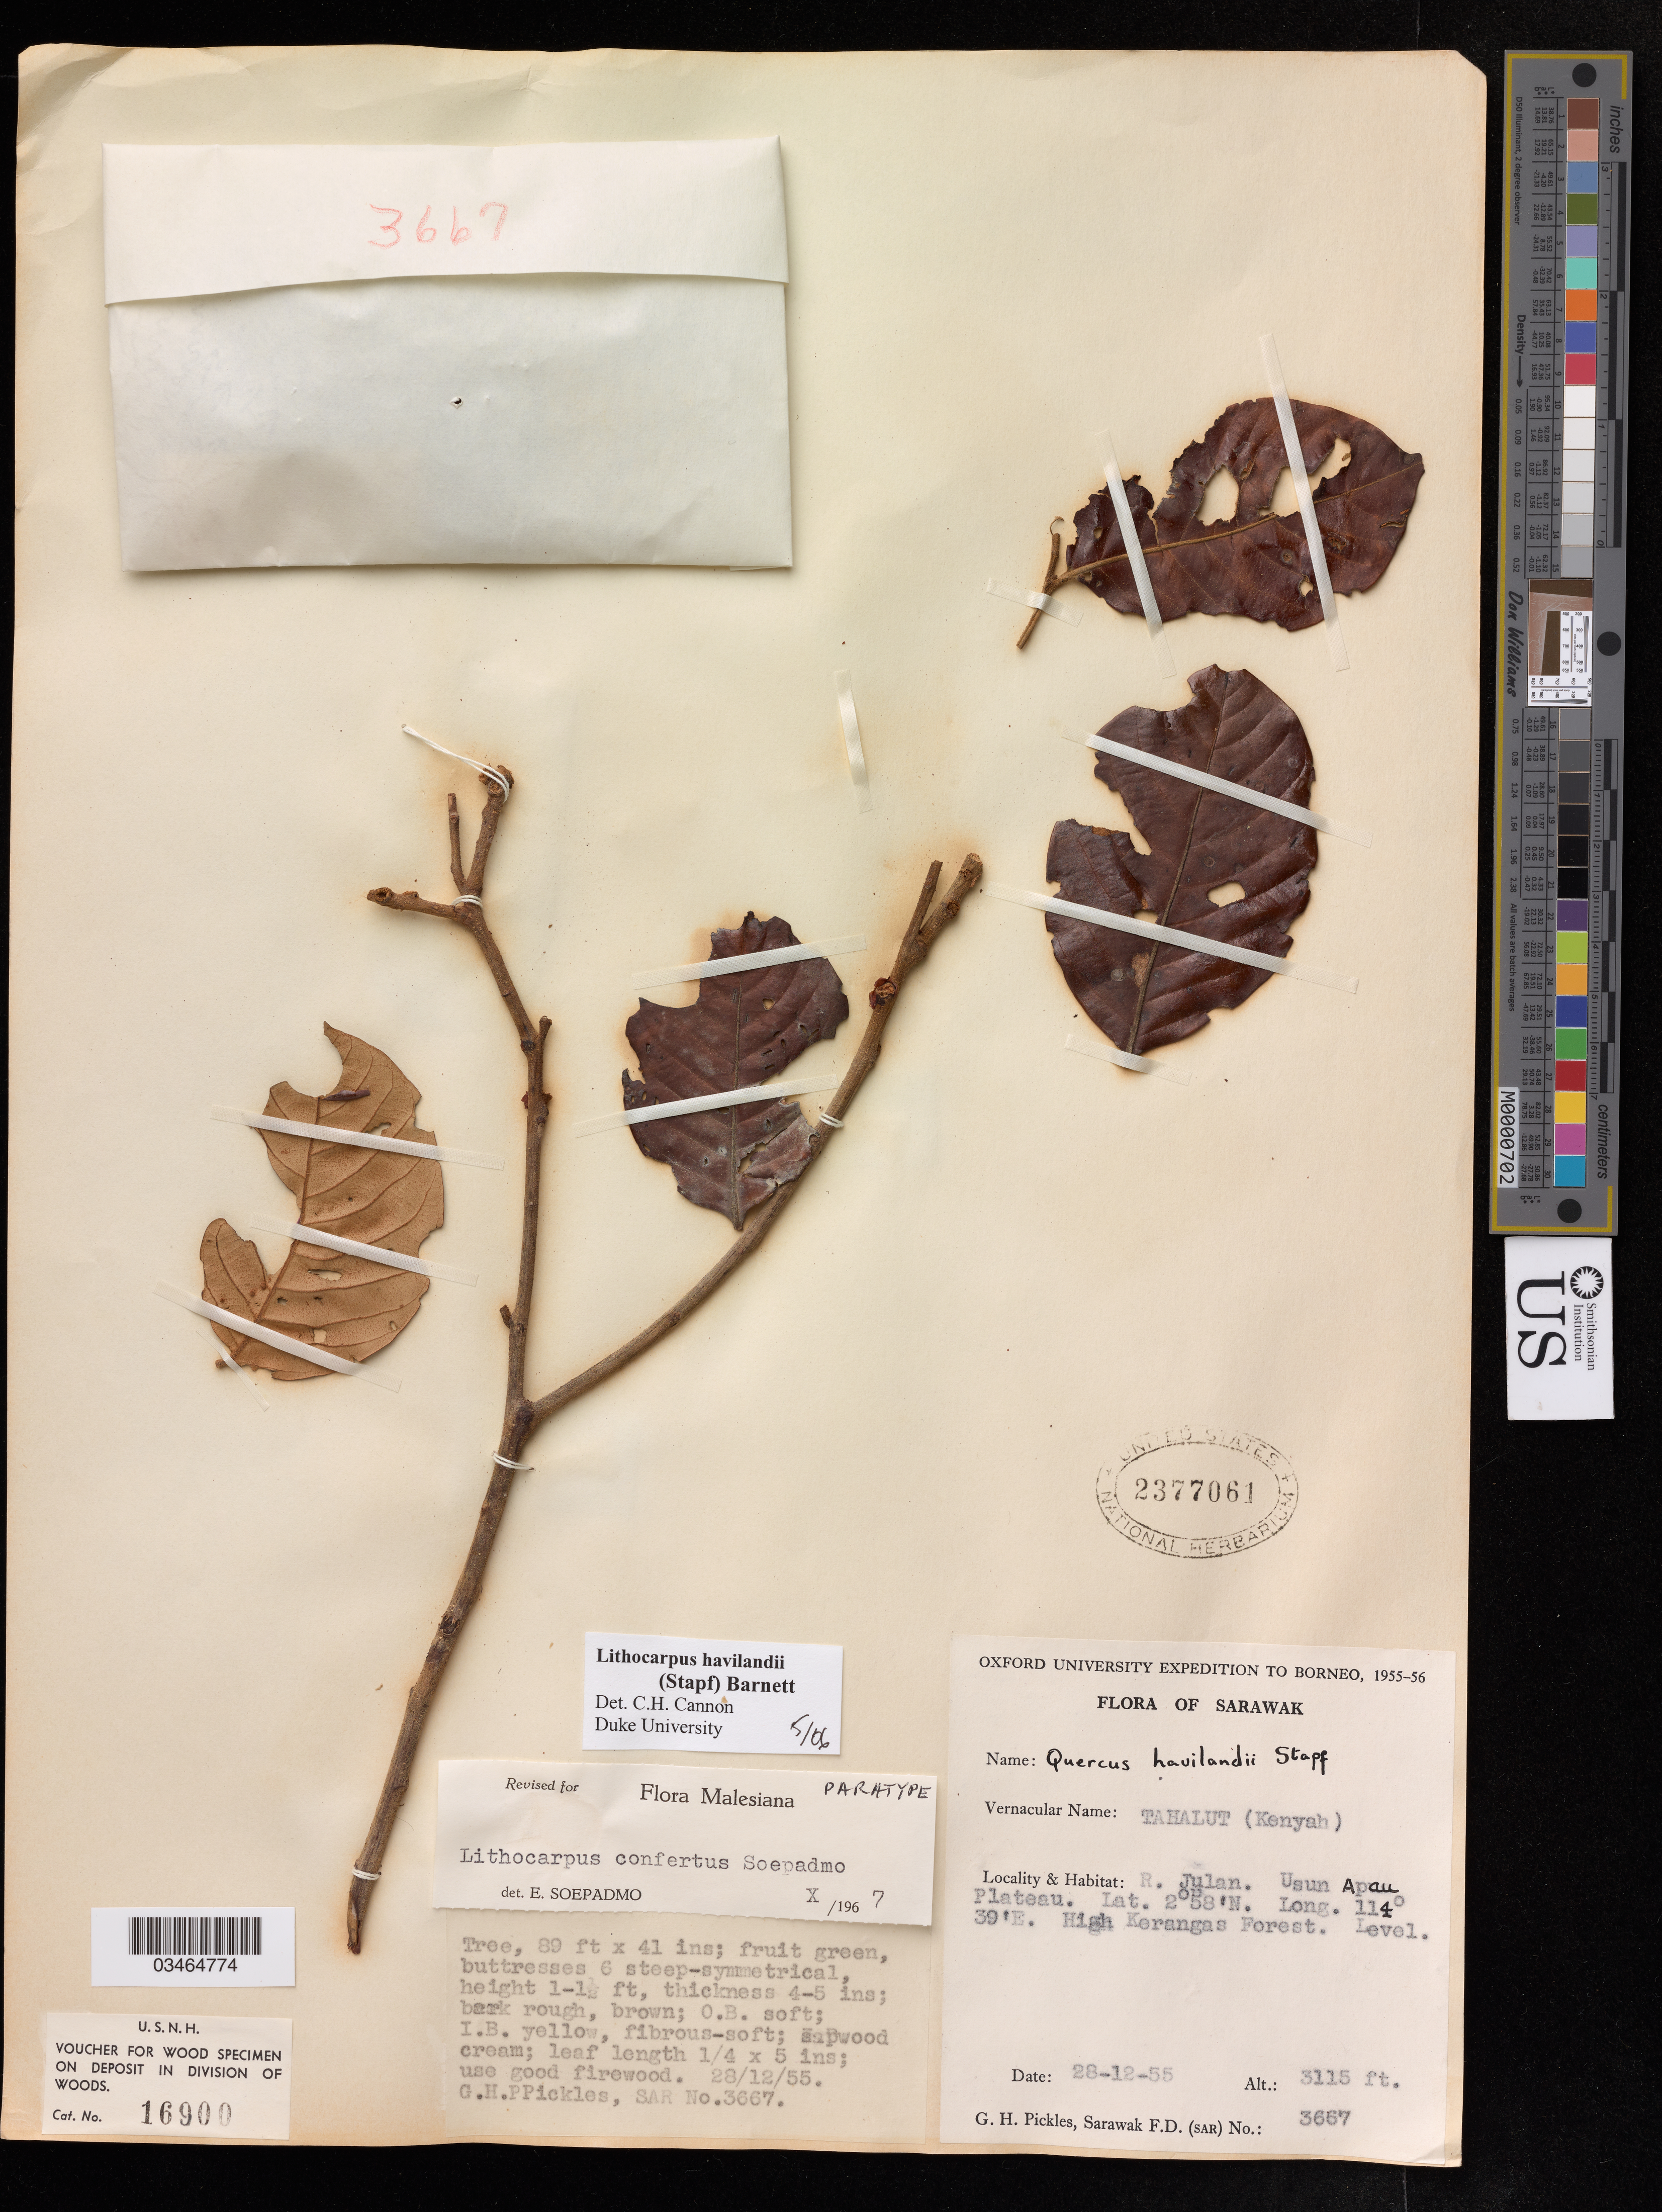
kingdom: Plantae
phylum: Tracheophyta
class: Magnoliopsida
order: Fagales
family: Fagaceae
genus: Lithocarpus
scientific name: Lithocarpus havilandii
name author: (Stapf) Barnett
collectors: G. Pickles & F. Sarawak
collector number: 3667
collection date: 1955-12-28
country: Malaysia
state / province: Sarawak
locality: R. Julan. Usin Apau Plateau.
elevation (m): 949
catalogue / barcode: US 2377061